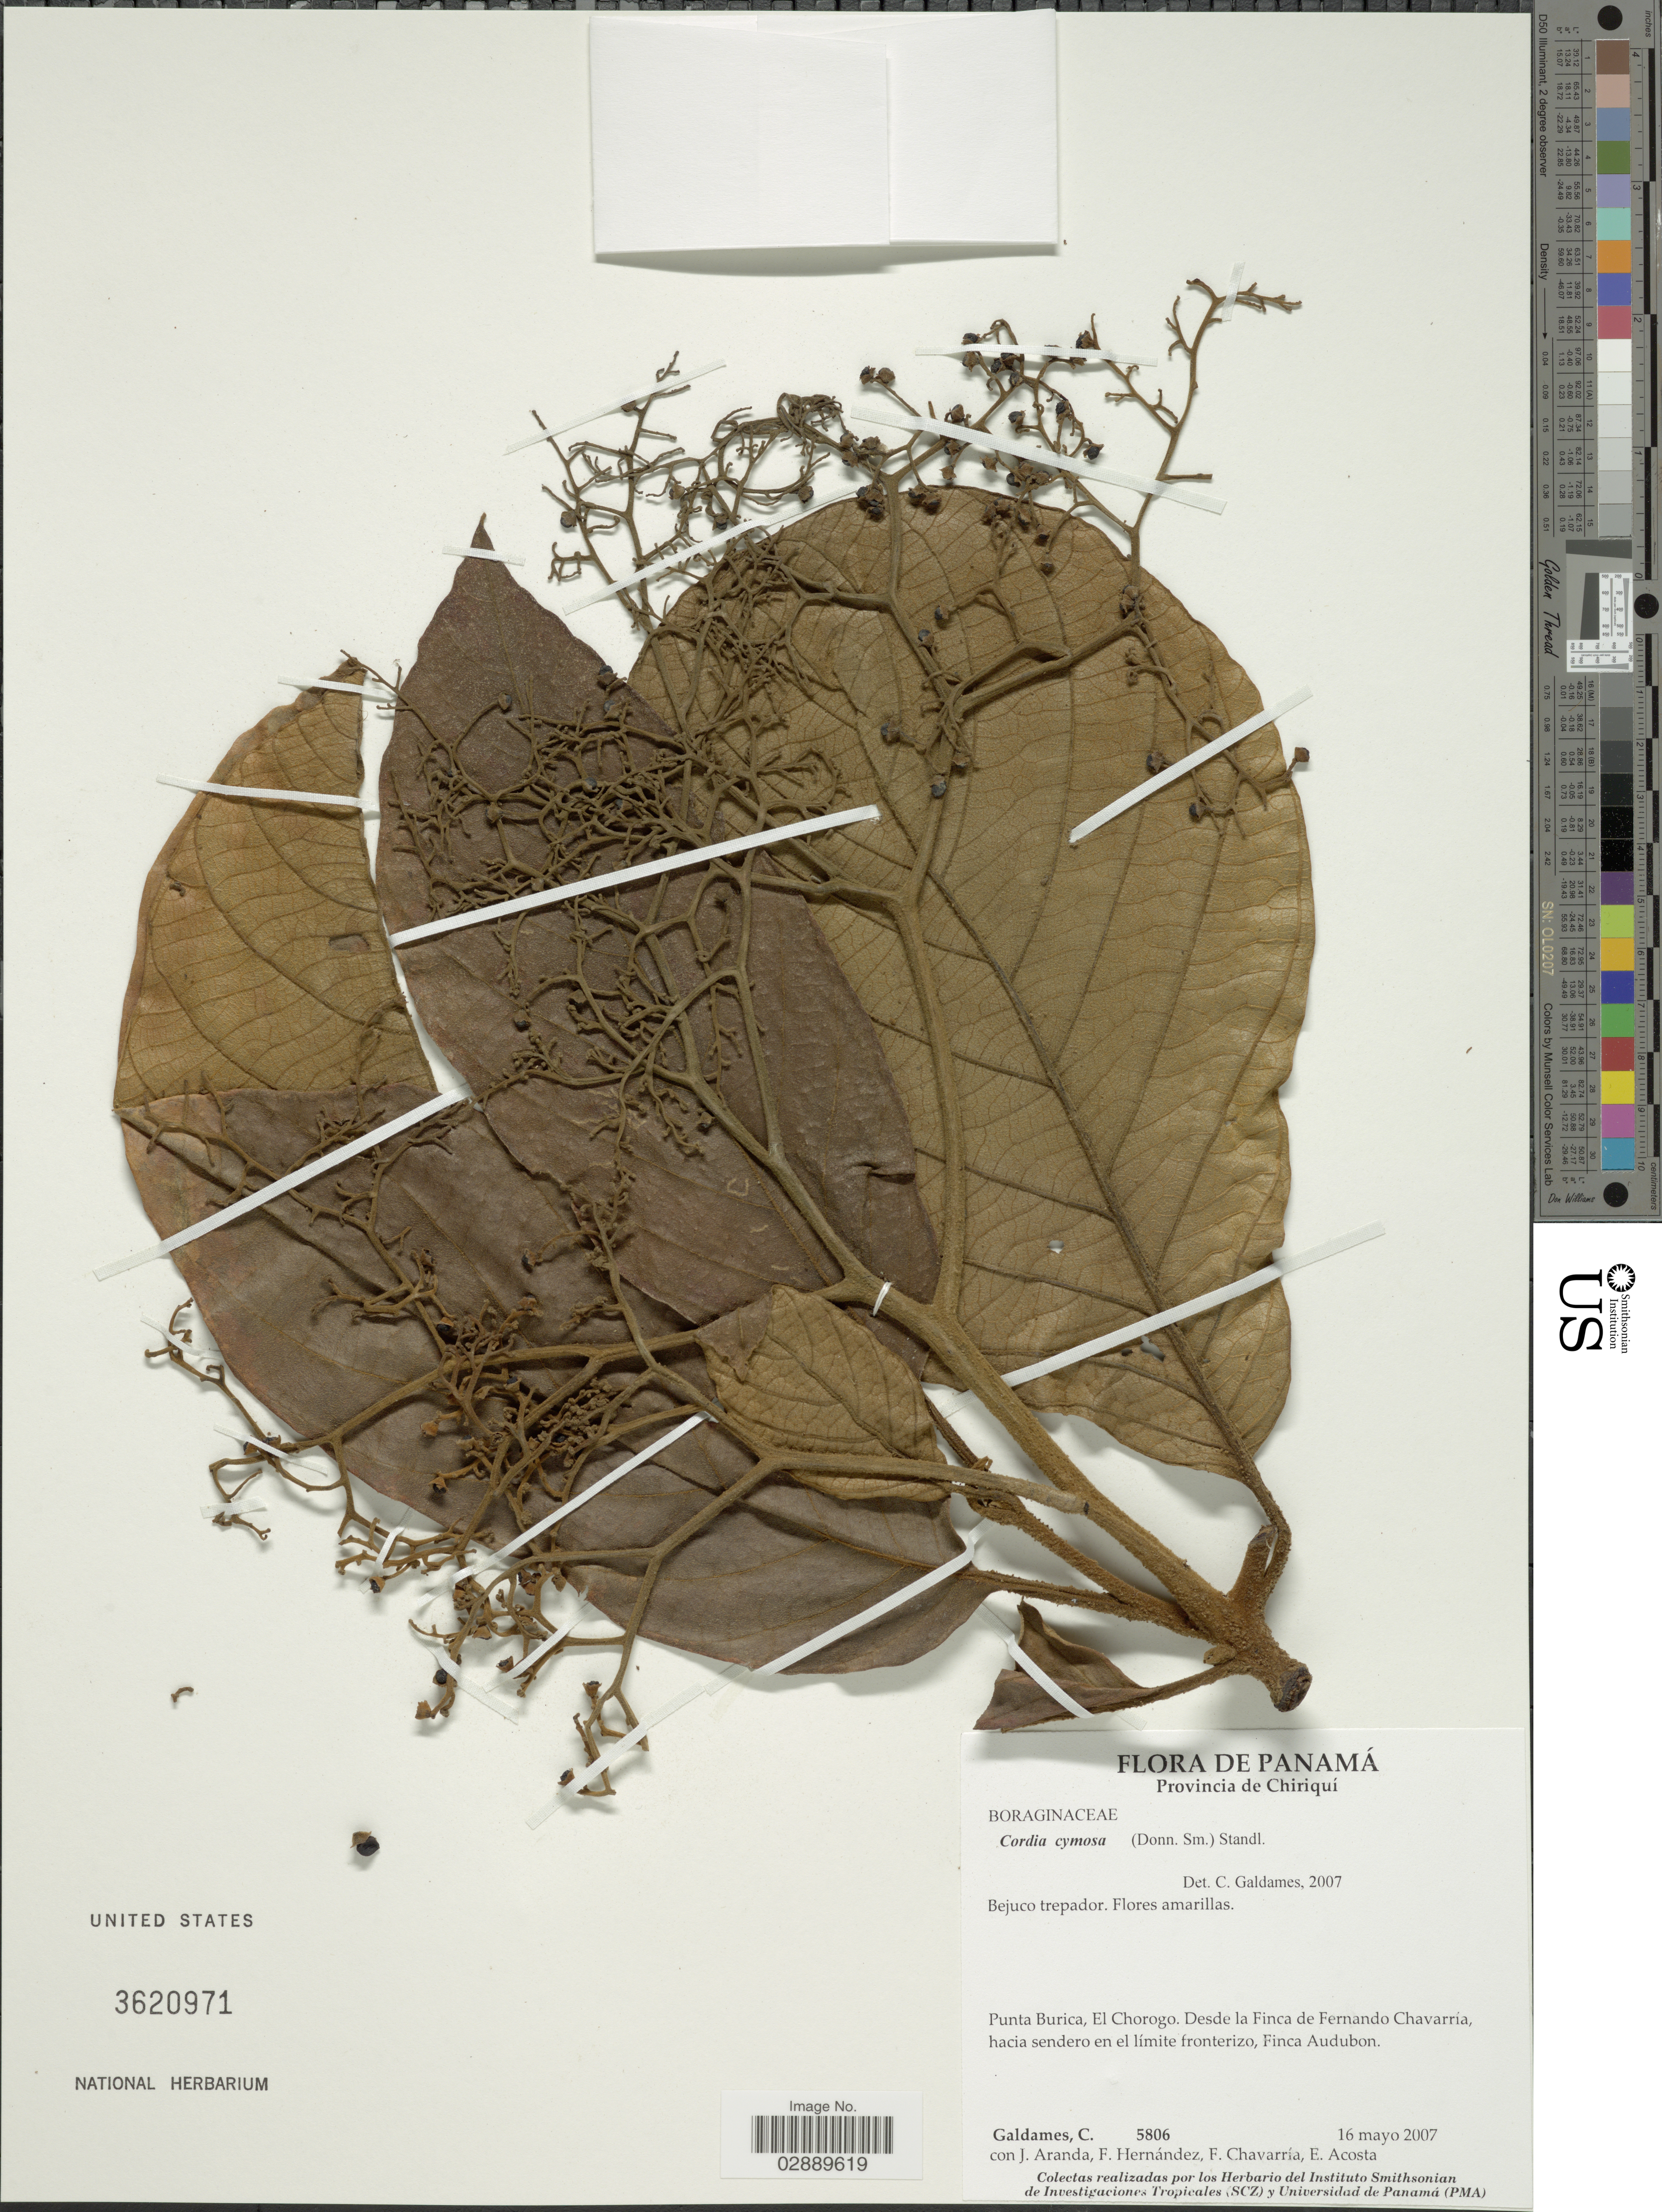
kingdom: Plantae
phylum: Tracheophyta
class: Magnoliopsida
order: Boraginales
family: Cordiaceae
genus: Cordia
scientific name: Cordia cymosa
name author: (Donn. Sm.) Standl.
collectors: C. Galdames, J. Aranda, F. Hernandez, F. Chavarria & E. Acosta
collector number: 5806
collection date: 2007-05-16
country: Panama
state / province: Chiriqui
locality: Punta Burica, El Chogoro. Desde de Finca de Fernando Chavarria, hacia sendero en el límite fronterizo, Finca Audubon.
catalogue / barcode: US 3620971